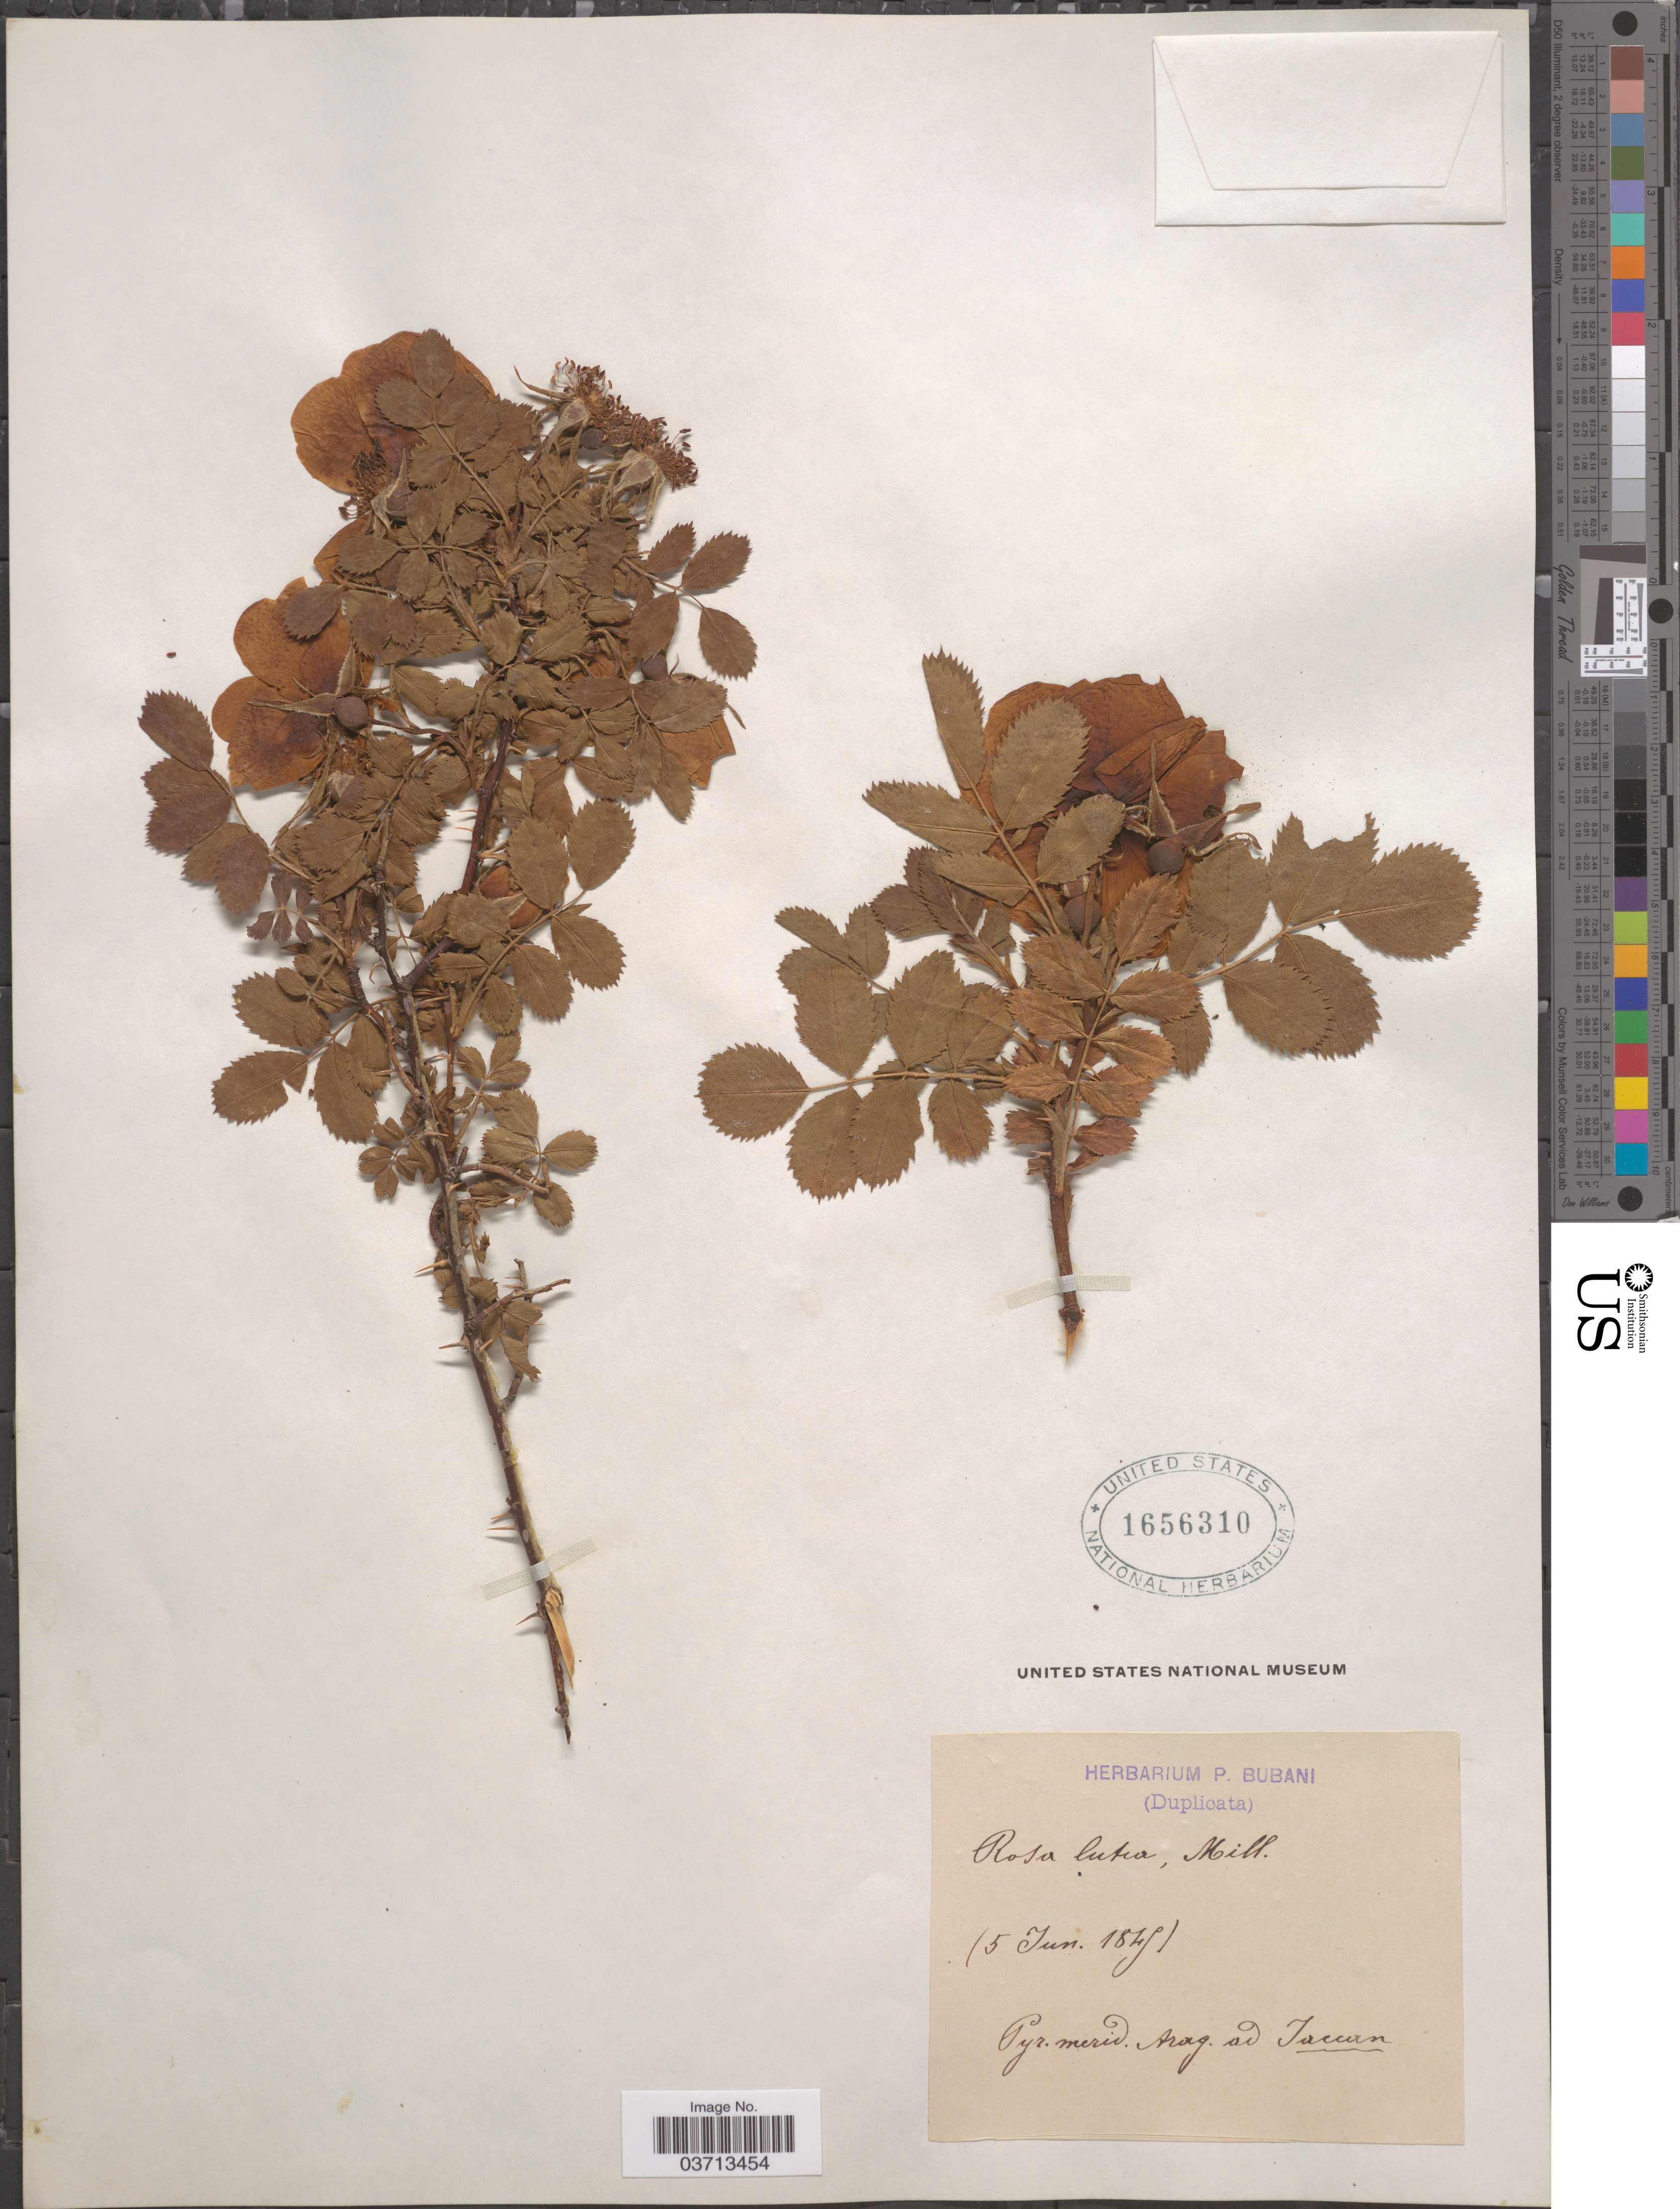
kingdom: Plantae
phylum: Tracheophyta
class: Magnoliopsida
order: Rosales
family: Rosaceae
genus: Rosa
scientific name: Rosa lutea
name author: Mill.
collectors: ex herb. P. Bubani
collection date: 1849-06-05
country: Spain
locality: Pyr. merid. Arag. ad Taccun.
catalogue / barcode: US 1656310